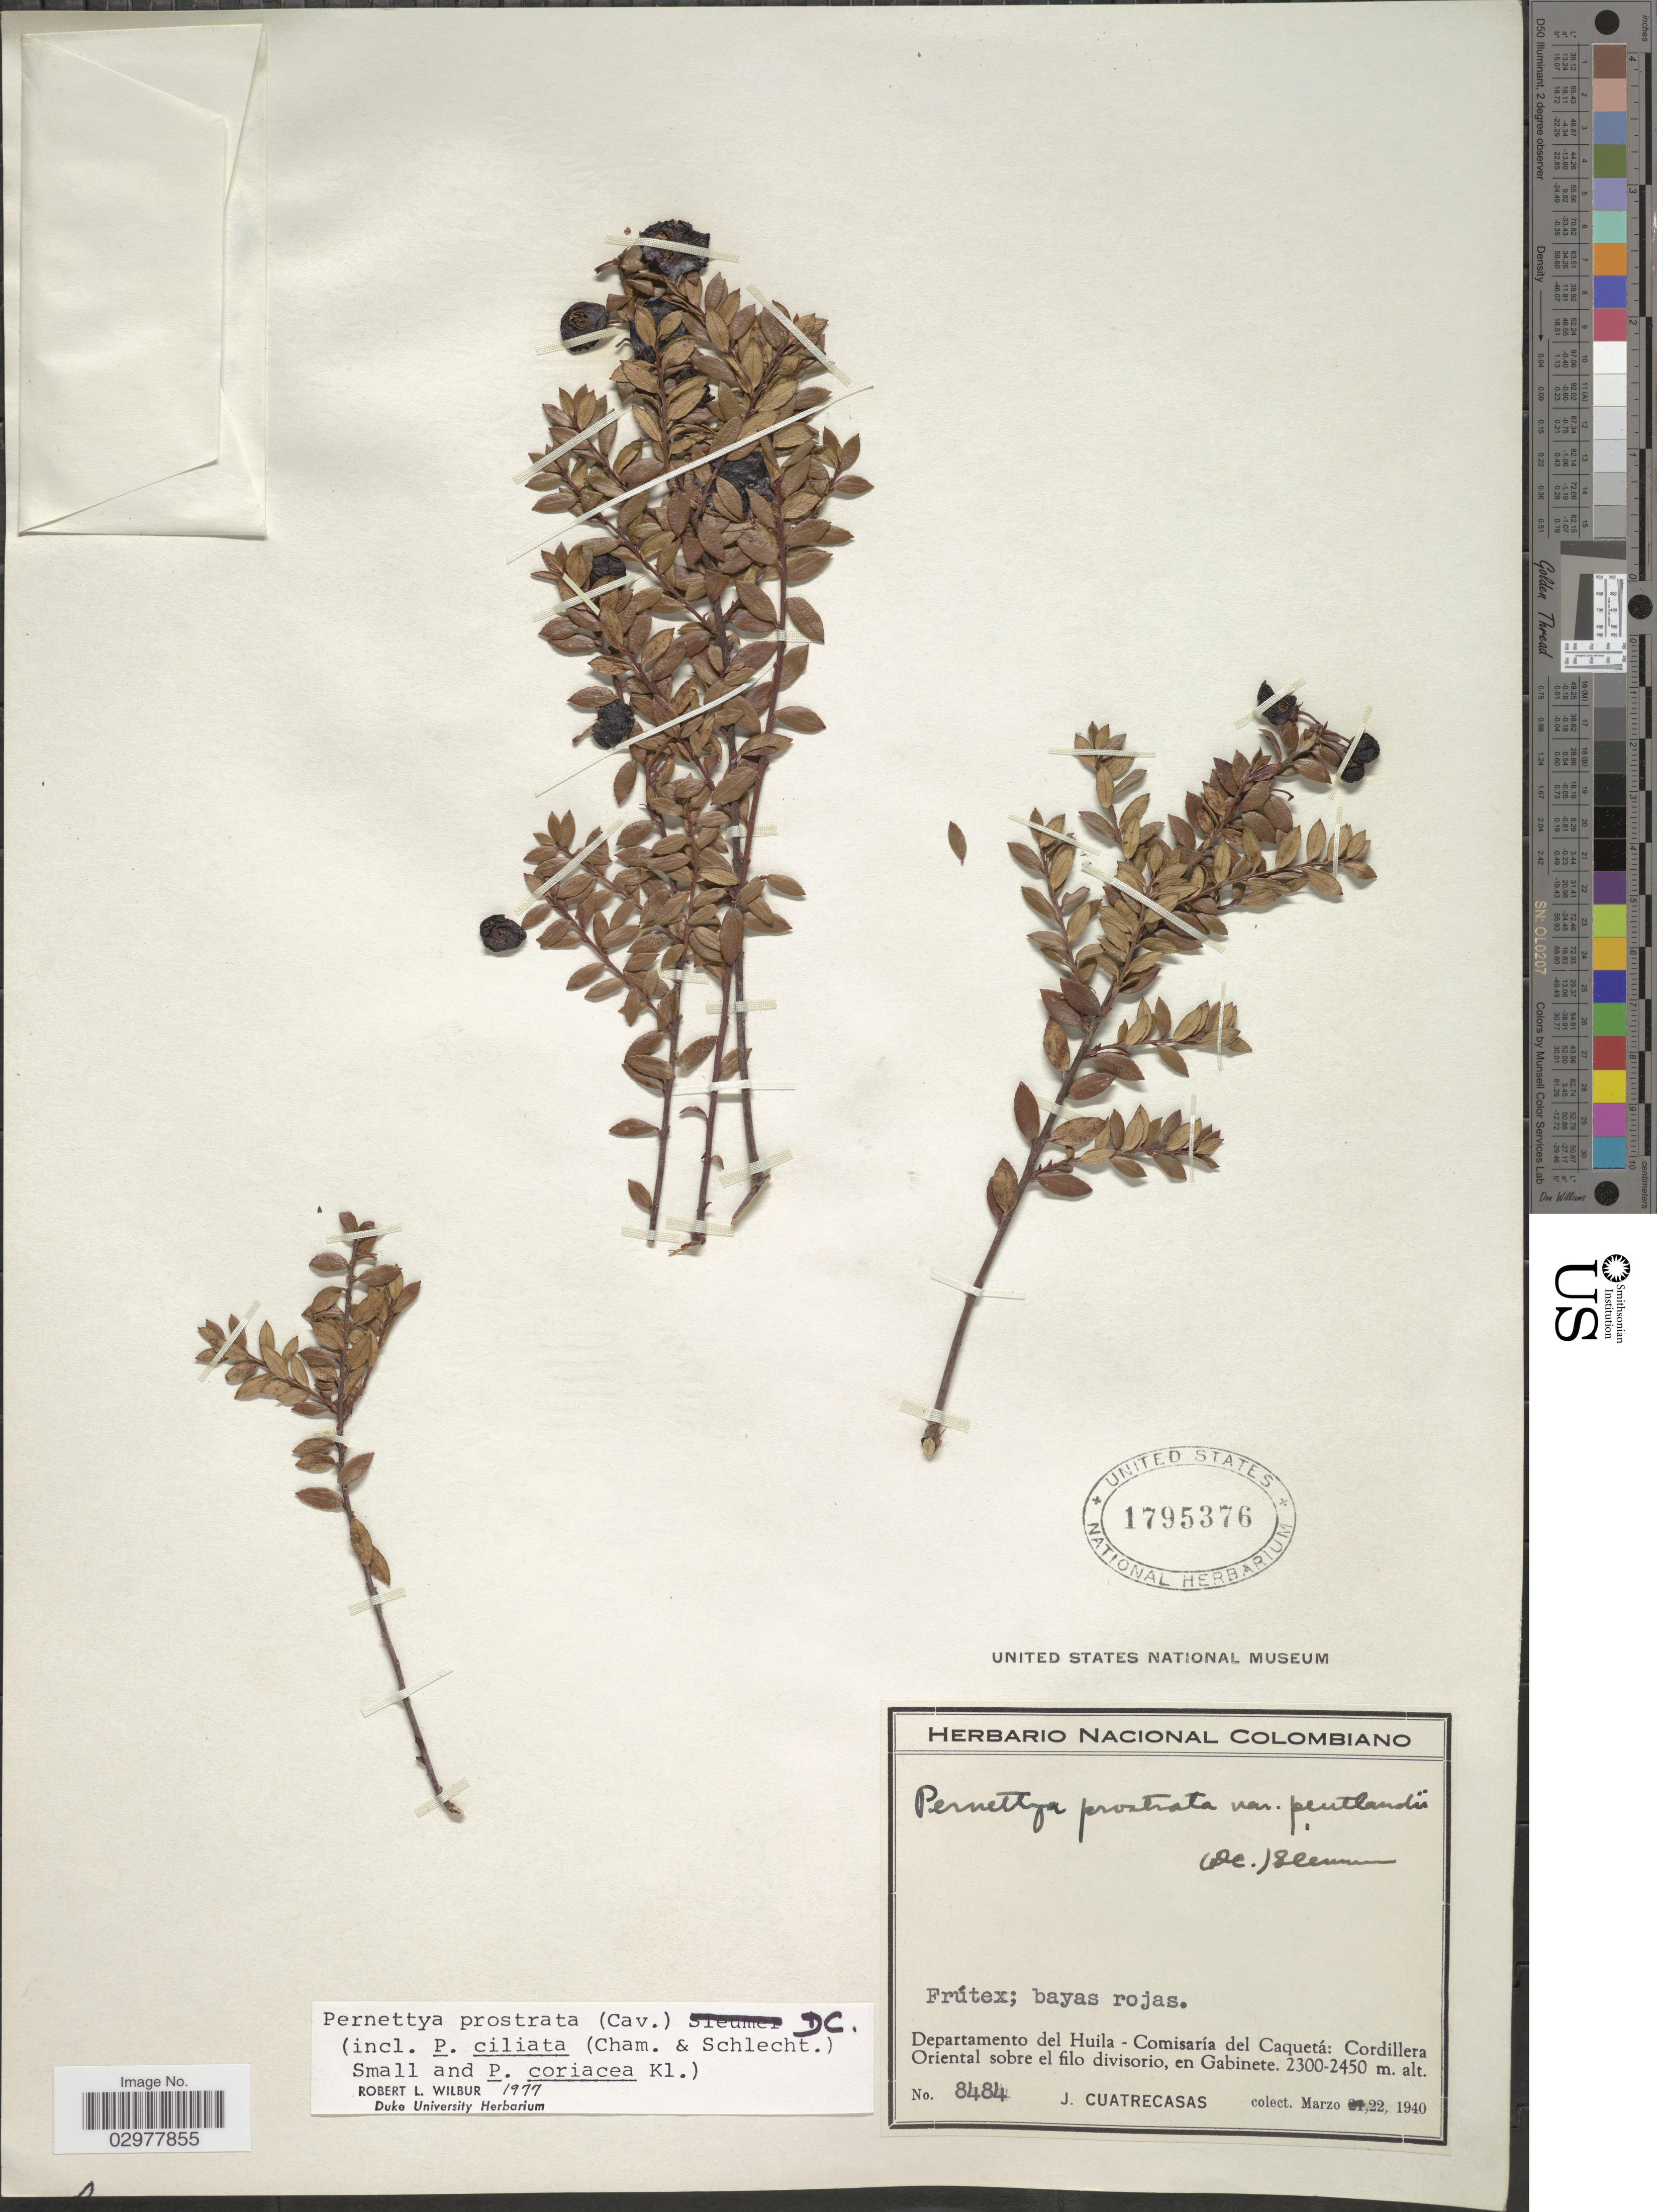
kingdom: Plantae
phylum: Tracheophyta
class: Magnoliopsida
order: Ericales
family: Ericaceae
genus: Pernettya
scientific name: Pernettya prostrata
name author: (Cav.) DC.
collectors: J. Cuatrecasas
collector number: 8484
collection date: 1940-03-22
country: Colombia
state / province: Huila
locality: Departamento del Huila - Comisaría del Caquetá: Cordillera Oriental sobre el filo divisorio, en Gabinete.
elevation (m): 2300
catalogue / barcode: US 1795376